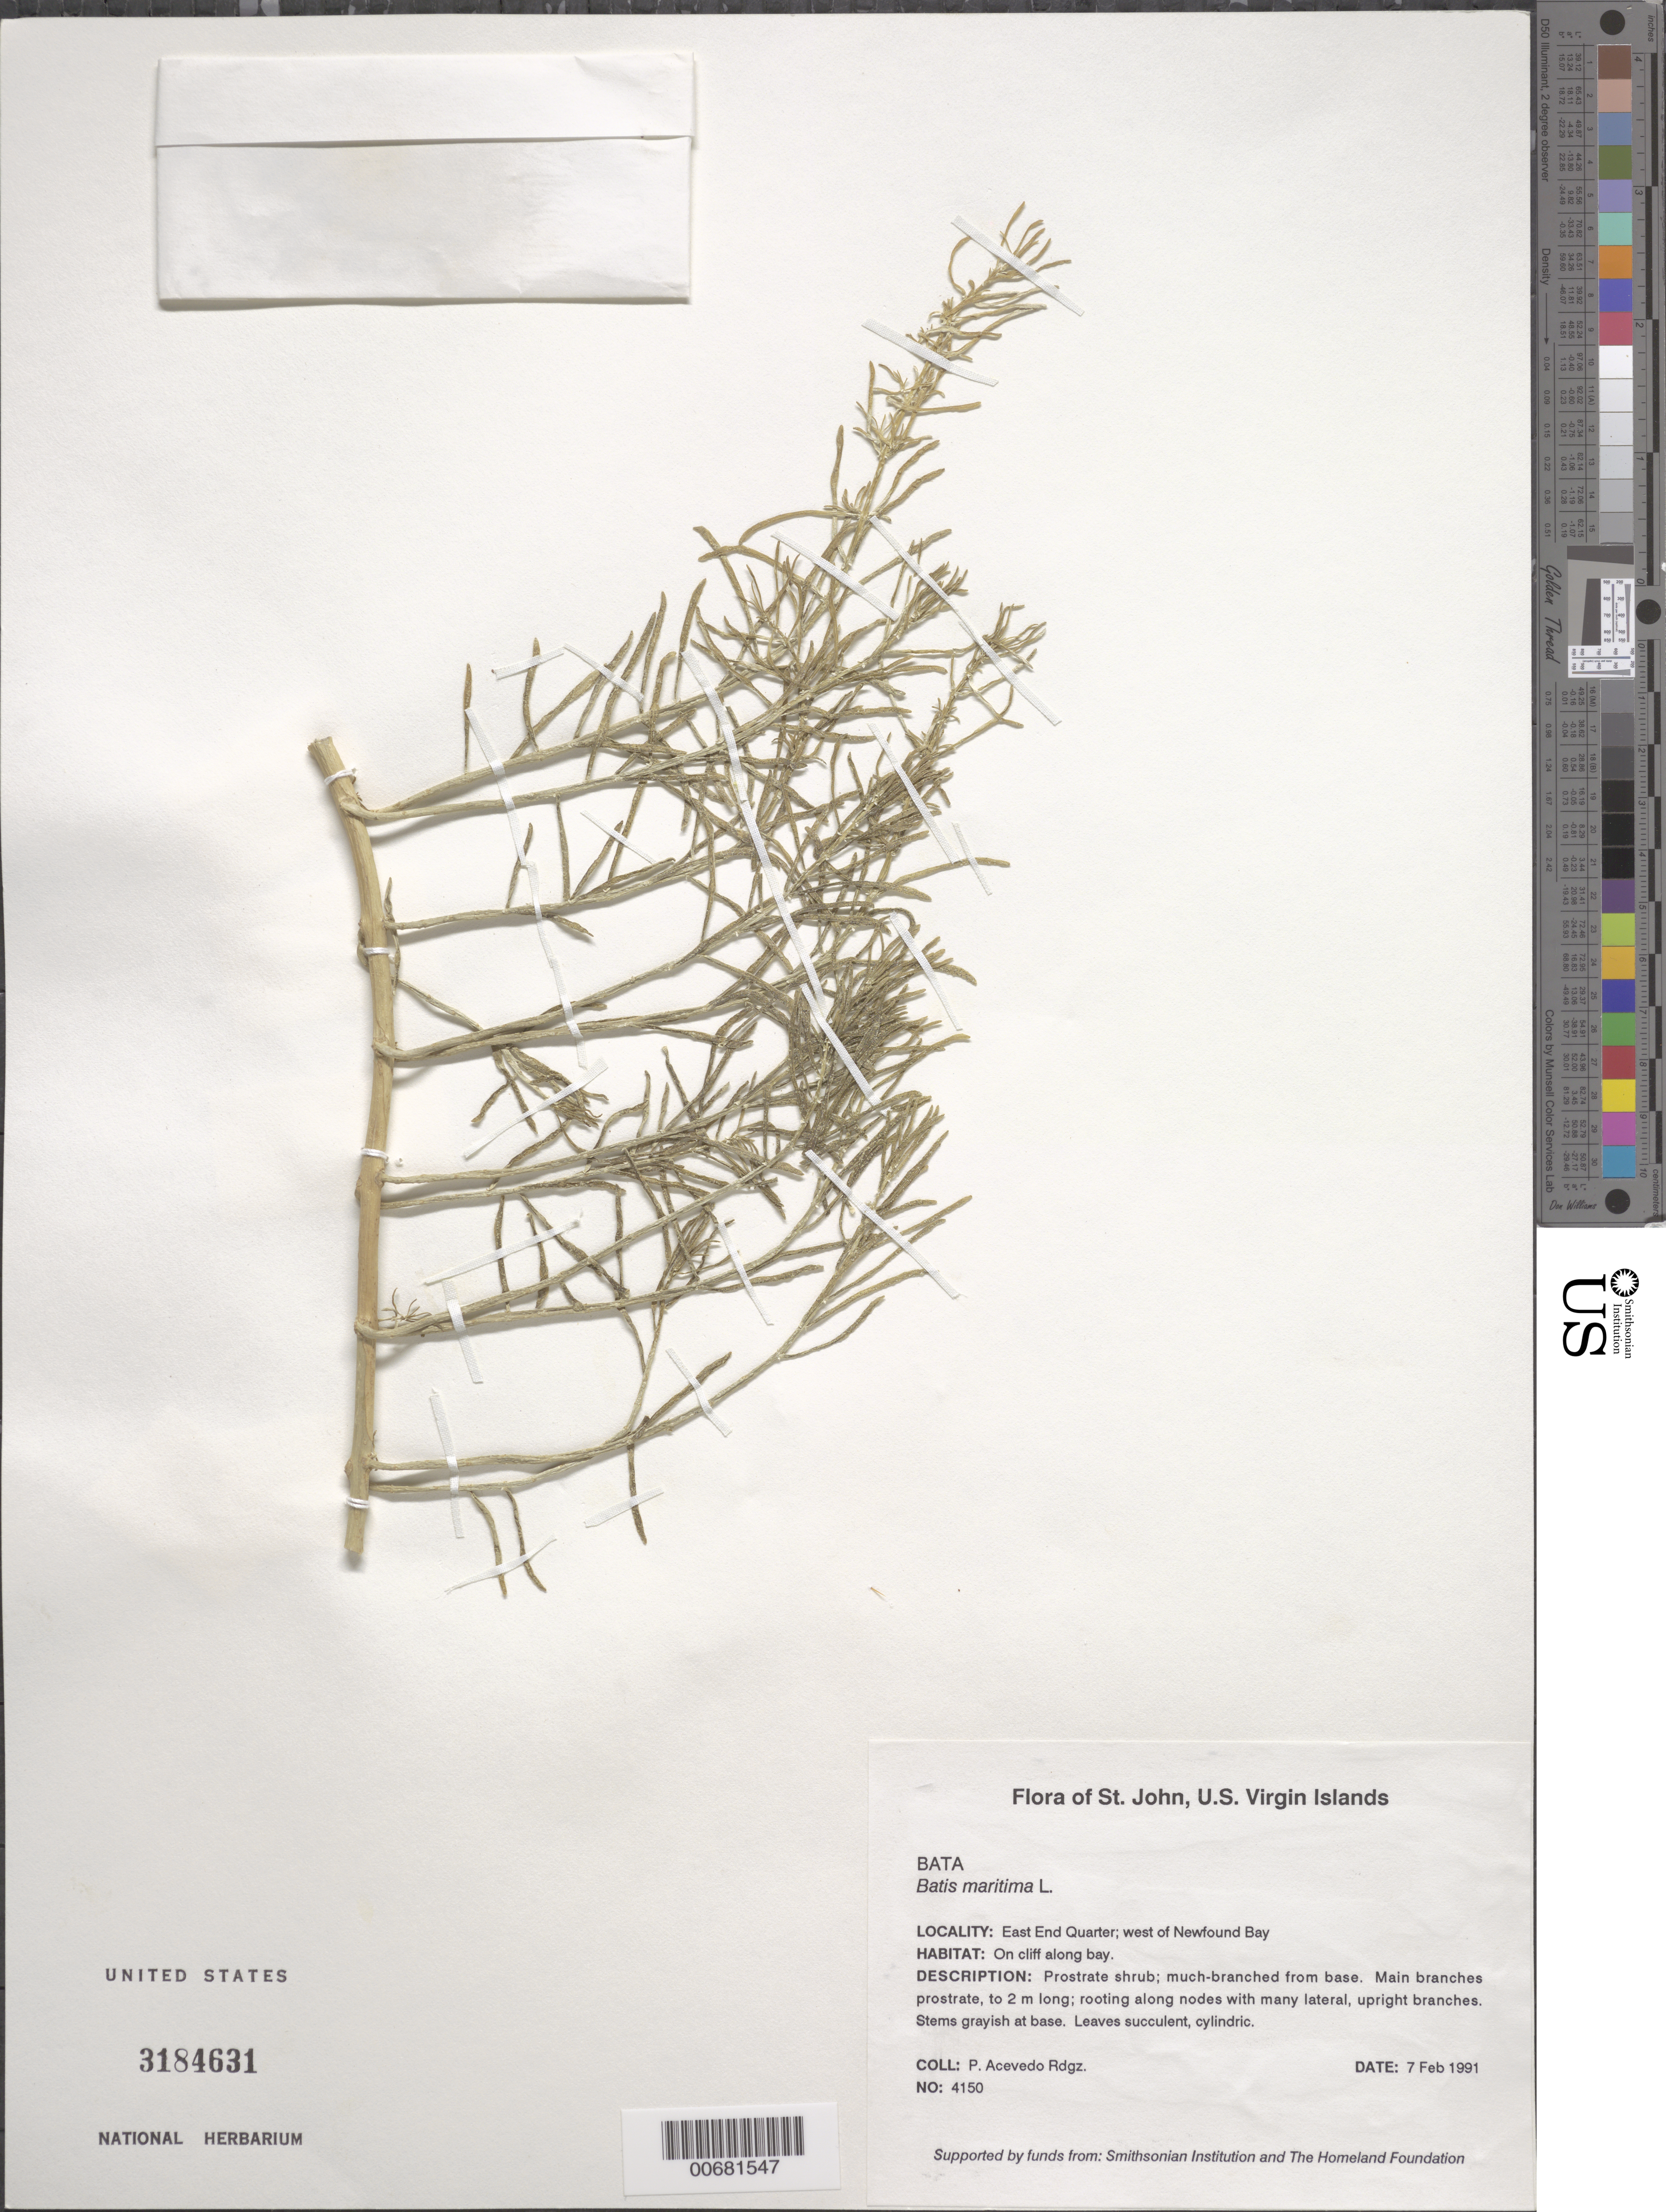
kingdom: Plantae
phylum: Tracheophyta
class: Magnoliopsida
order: Brassicales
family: Bataceae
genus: Batis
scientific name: Batis maritima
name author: L.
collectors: P. Acevedo-Rodr.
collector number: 4150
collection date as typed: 07 Feb 1991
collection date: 1991-02-07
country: U.S. Virgin Islands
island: St. John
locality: East End Quarter; west of Newfound Bay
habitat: On cliff along bay.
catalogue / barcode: US 3184631